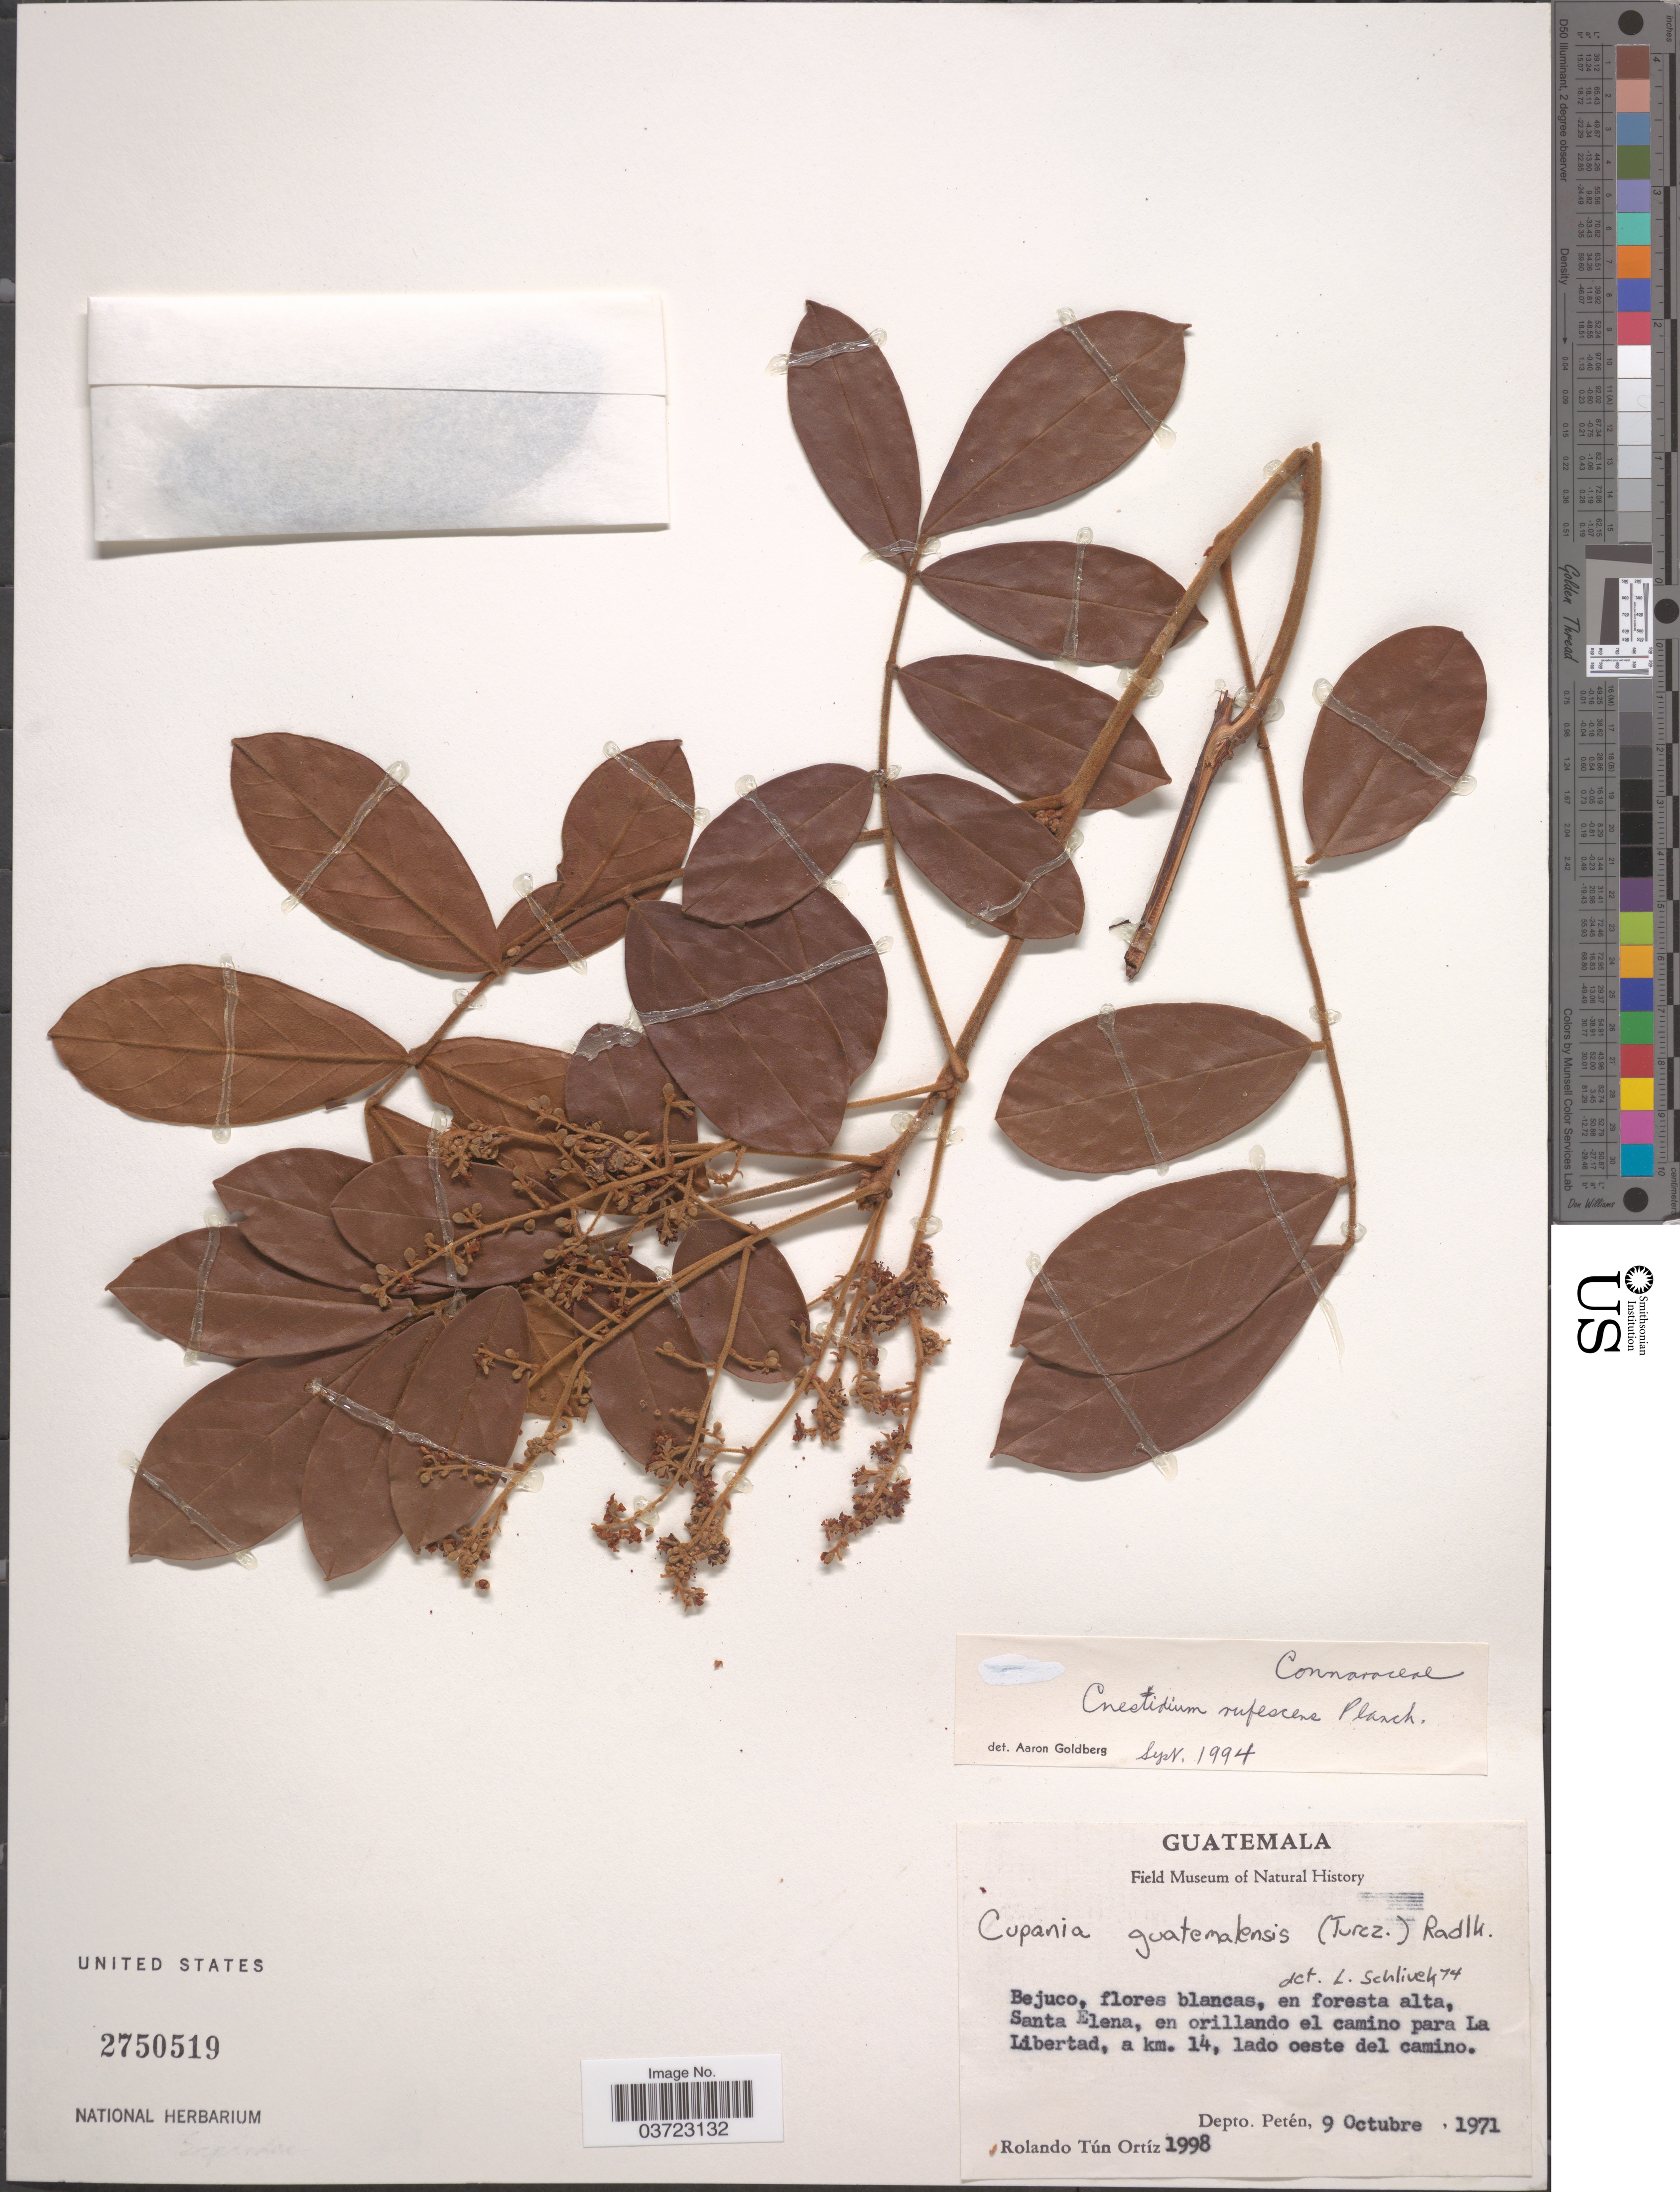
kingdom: Plantae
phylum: Tracheophyta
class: Magnoliopsida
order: Oxalidales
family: Connaraceae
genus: Cnestidium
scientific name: Cnestidium rufescens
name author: Planch.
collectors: R. Tún Ortíz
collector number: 1998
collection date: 1971-10-09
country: Guatemala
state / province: El Peten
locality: Bejuco, Santa Elena, en orillando el camino para La Libertad, a km. 14, lado oeste del camino. Depto. Petén.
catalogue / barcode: US 2750519